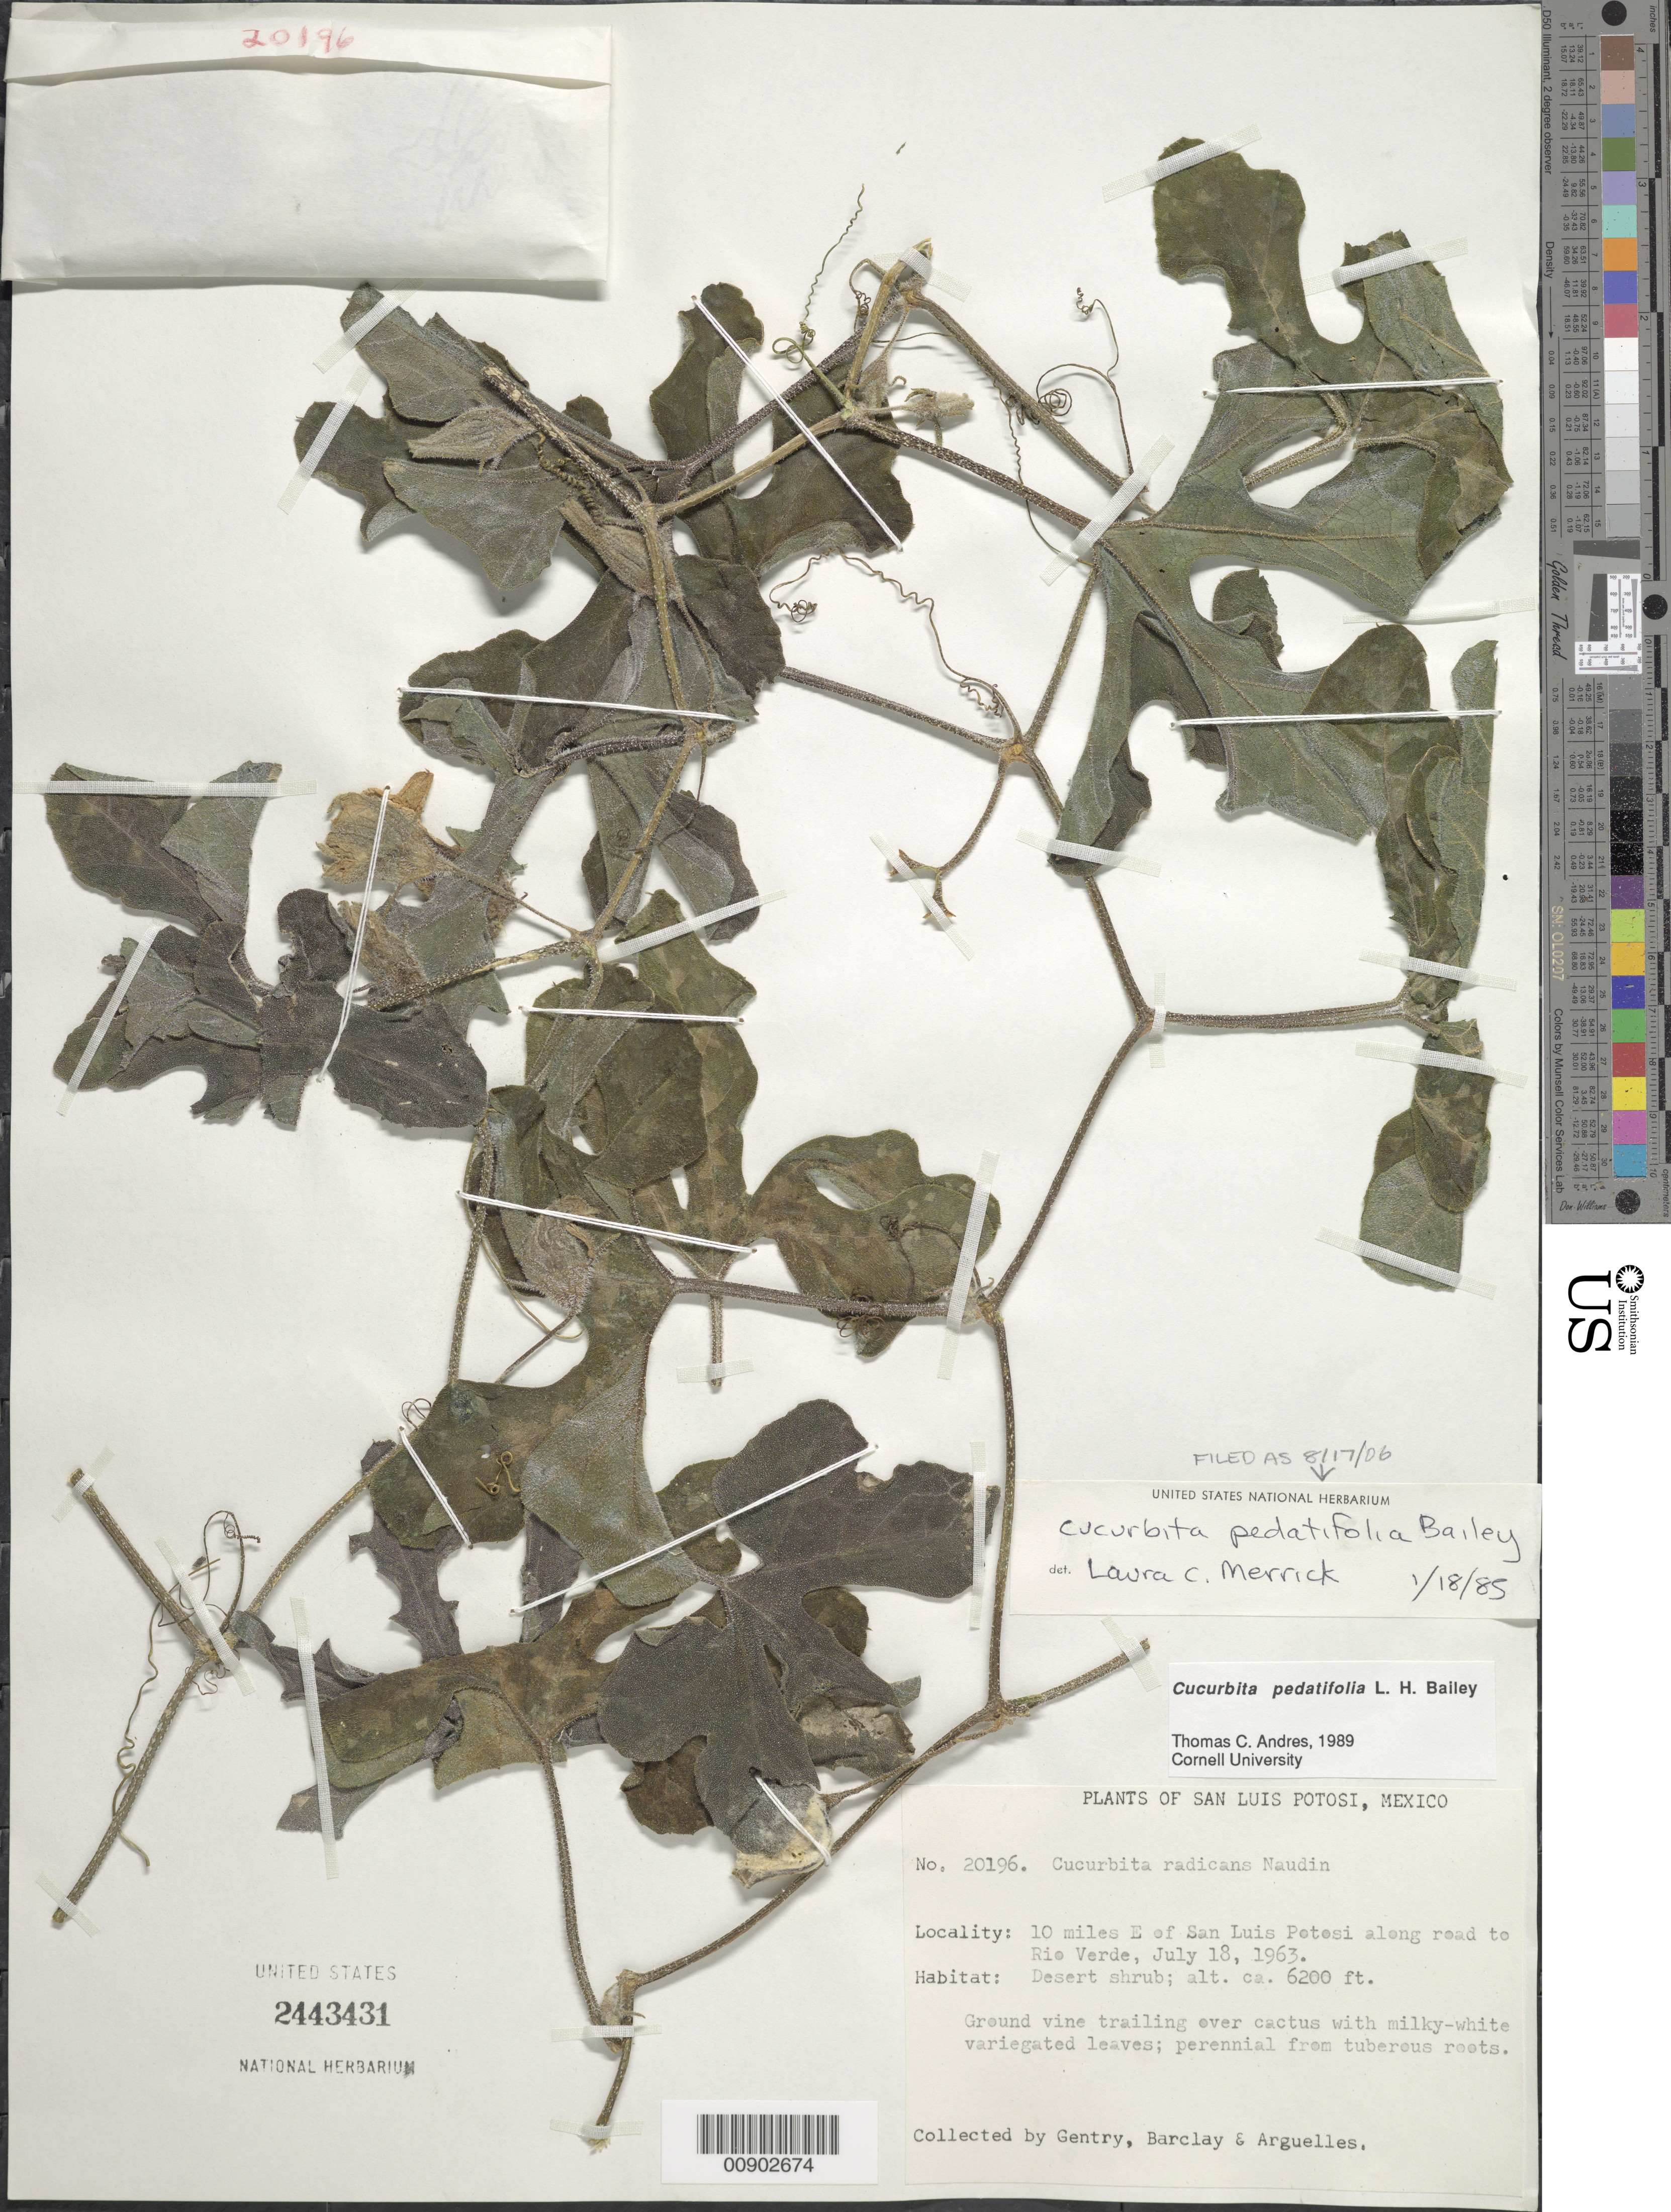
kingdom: Plantae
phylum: Tracheophyta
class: Magnoliopsida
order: Cucurbitales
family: Cucurbitaceae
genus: Cucurbita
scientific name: Cucurbita pedatifolia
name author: L.H. Bailey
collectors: Gentry, --, -- Barclay & Arguelles, --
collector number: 20196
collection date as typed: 18 Jul 1963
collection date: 1963-07-18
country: Mexico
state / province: San Luis Potosí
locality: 10 miles E of San Luis Potosí along road to Río Verde.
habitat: Desert shrub. Trailing over cactus.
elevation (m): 1890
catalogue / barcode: US 2443431